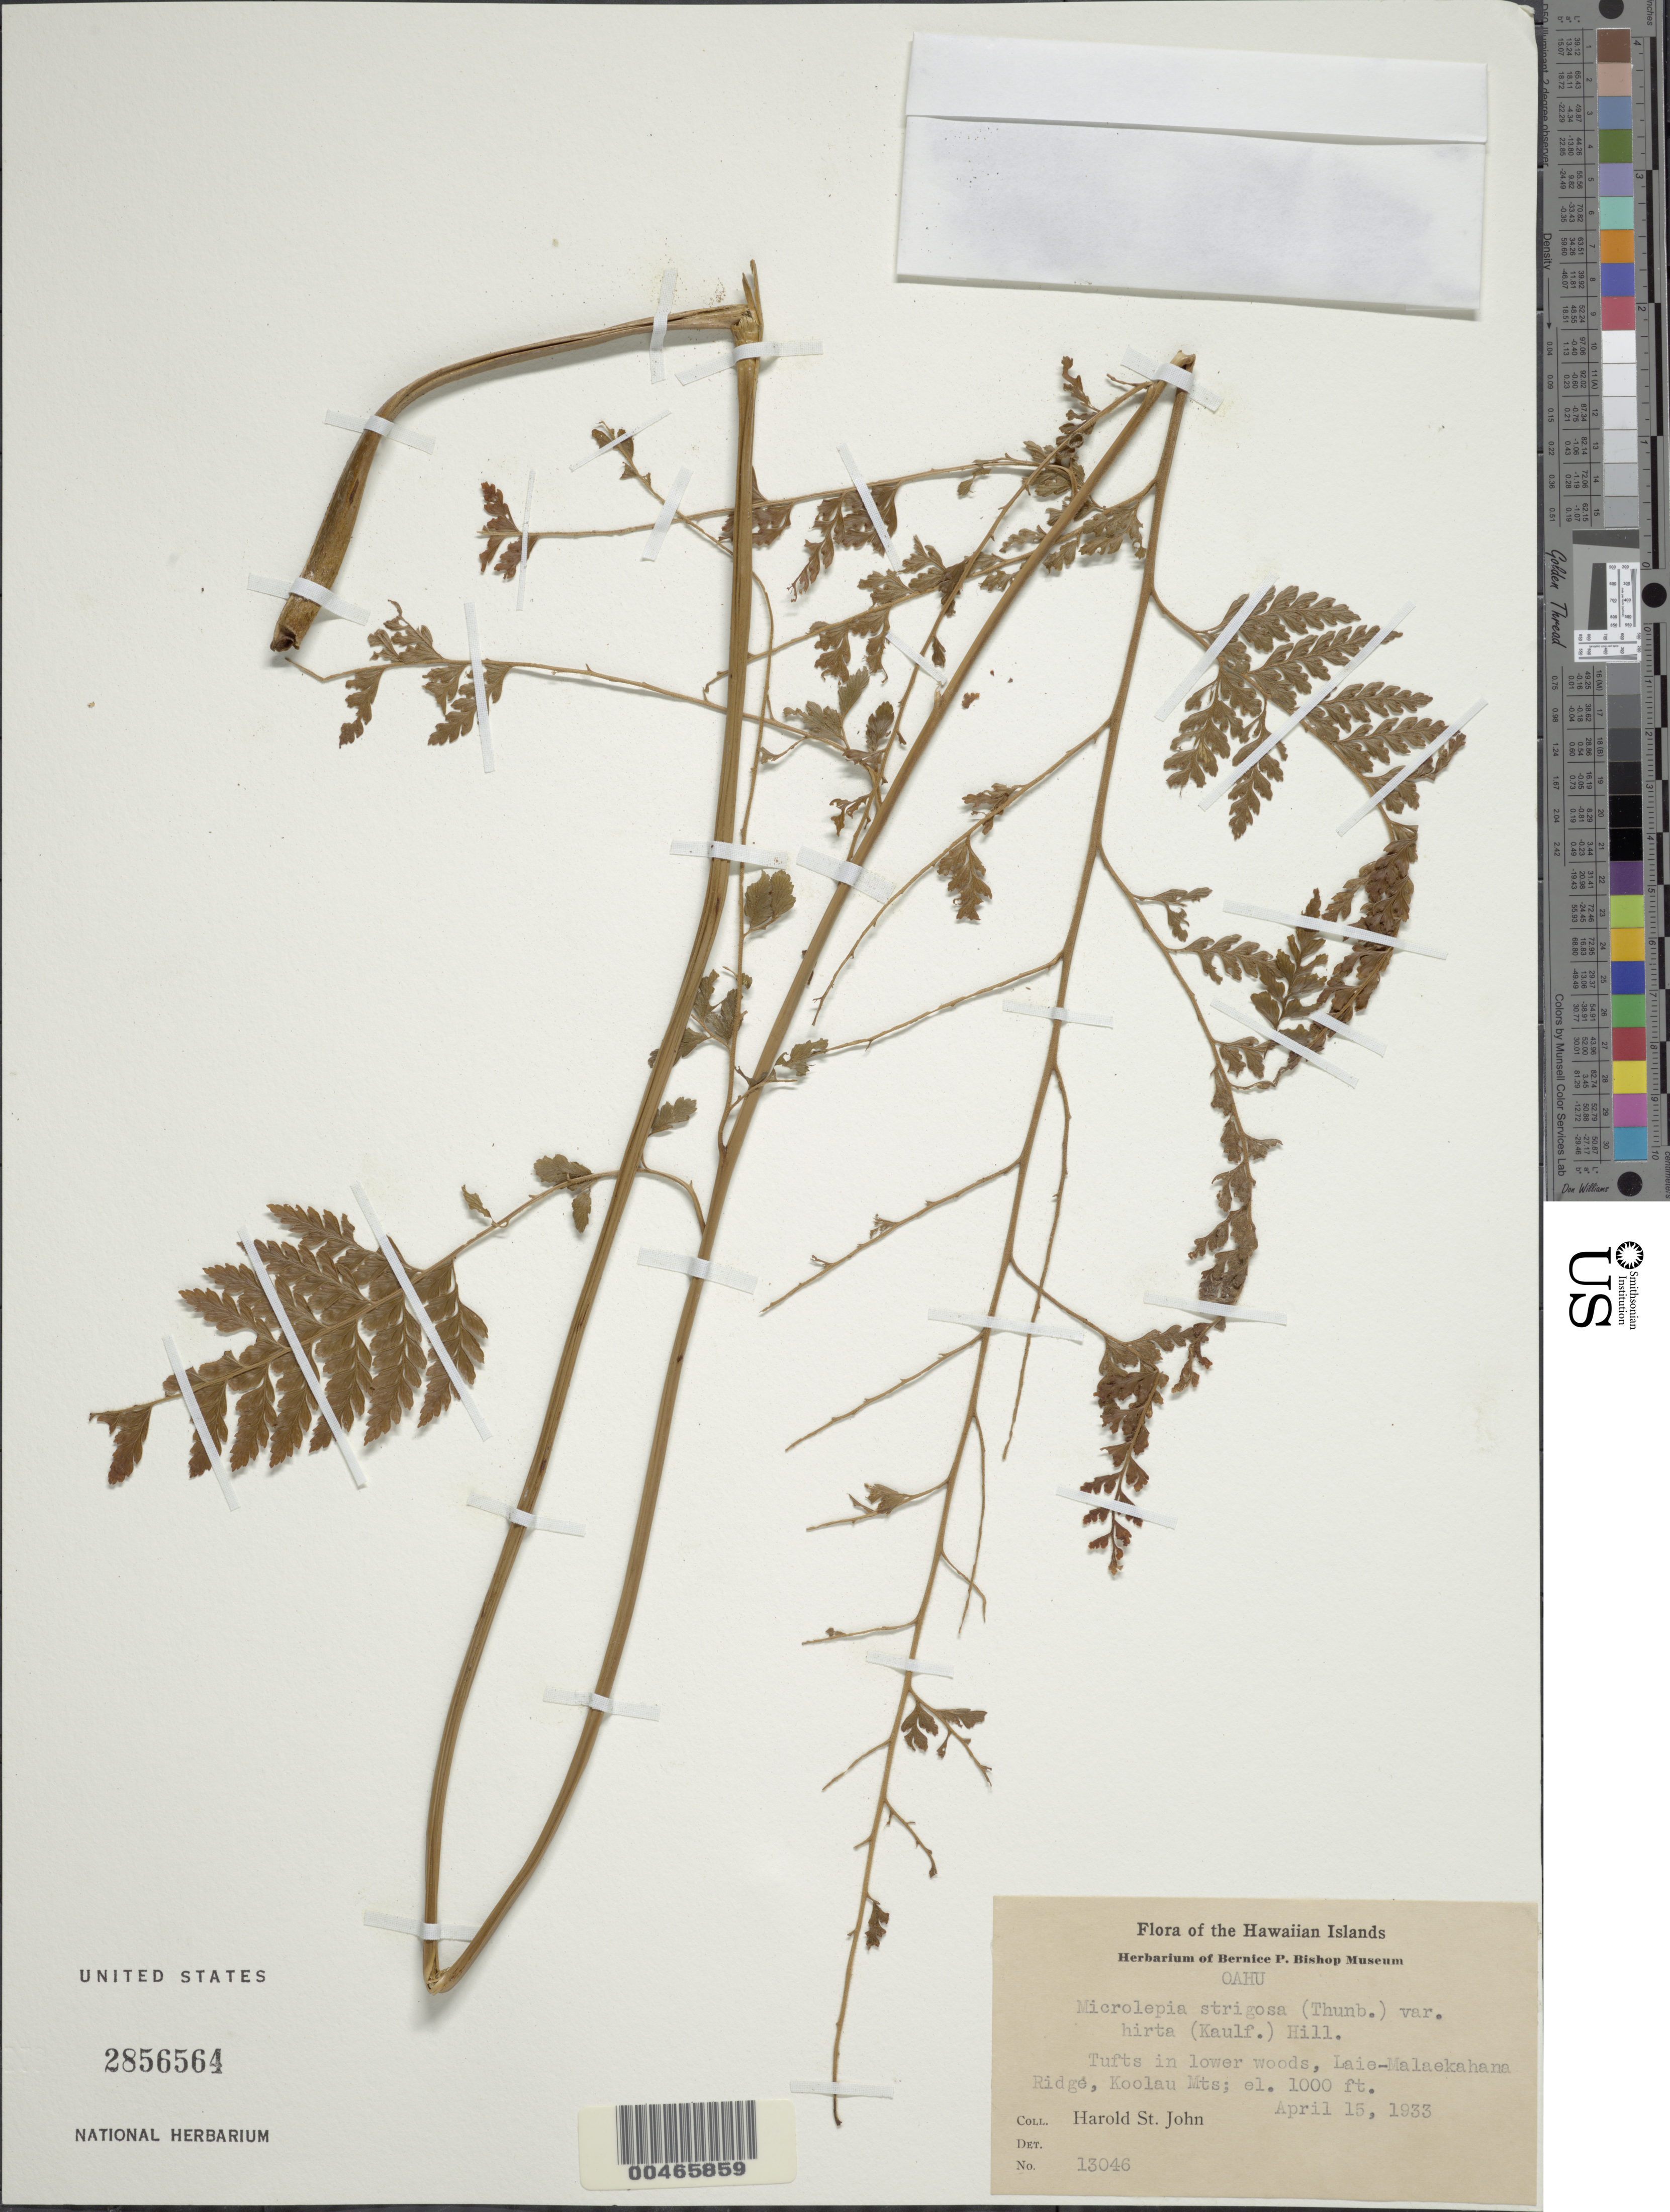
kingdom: Plantae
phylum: Tracheophyta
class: Polypodiopsida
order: Polypodiales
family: Dennstaedtiaceae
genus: Microlepia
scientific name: Microlepia speluncae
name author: (L.) T. Moore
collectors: H. St. John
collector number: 13046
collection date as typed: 15 Apr 1933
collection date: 1933-04-15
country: United States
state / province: Hawaii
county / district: Honolulu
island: Oahu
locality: Laie-Walaekahano Ridge, Koolau Mts.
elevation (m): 305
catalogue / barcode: US 2856564